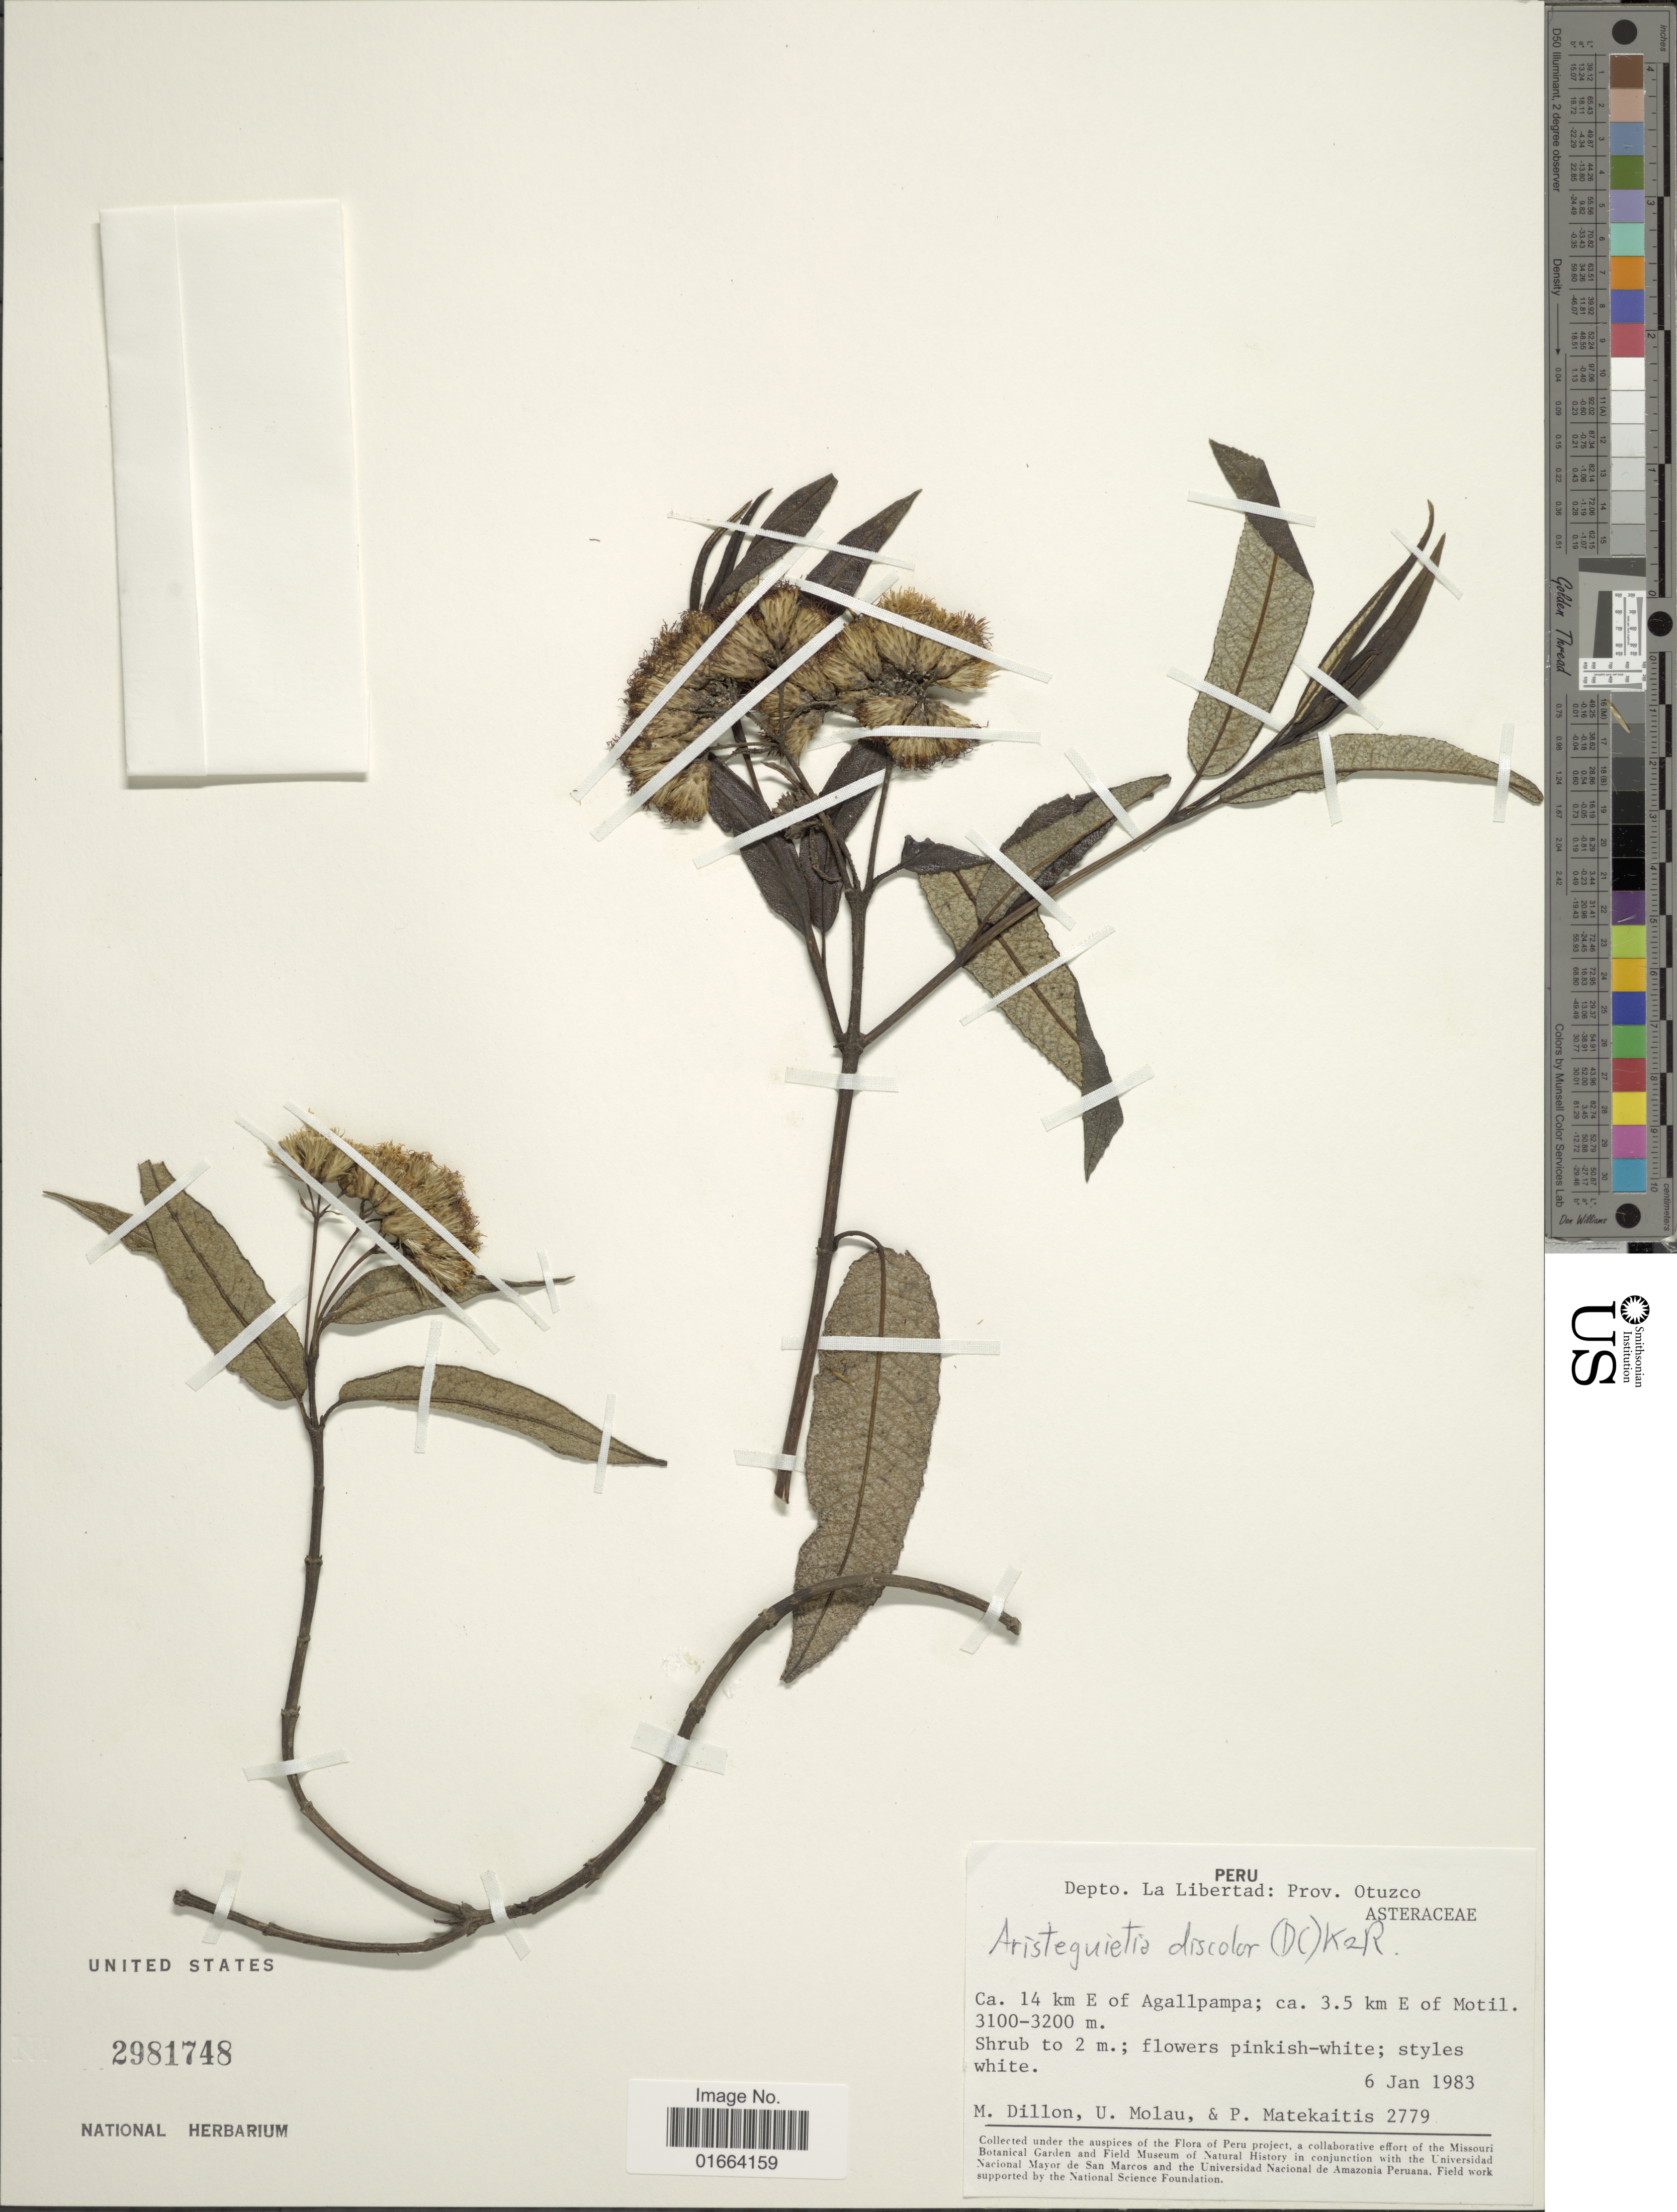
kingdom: Plantae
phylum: Tracheophyta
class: Magnoliopsida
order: Asterales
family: Asteraceae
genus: Aristeguietia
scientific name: Aristeguietia discolor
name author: (DC.) R.M. King & H. Rob.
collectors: M. O. Dillon, U. Molau & P. Matekaitis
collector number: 2779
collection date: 1983-01-06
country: Peru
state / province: La Libertad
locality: Prov. Otuzco. Ca. 14 km E of Agallpampa; ca. 3.5 km E of Motil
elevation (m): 3100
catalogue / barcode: US 2981748